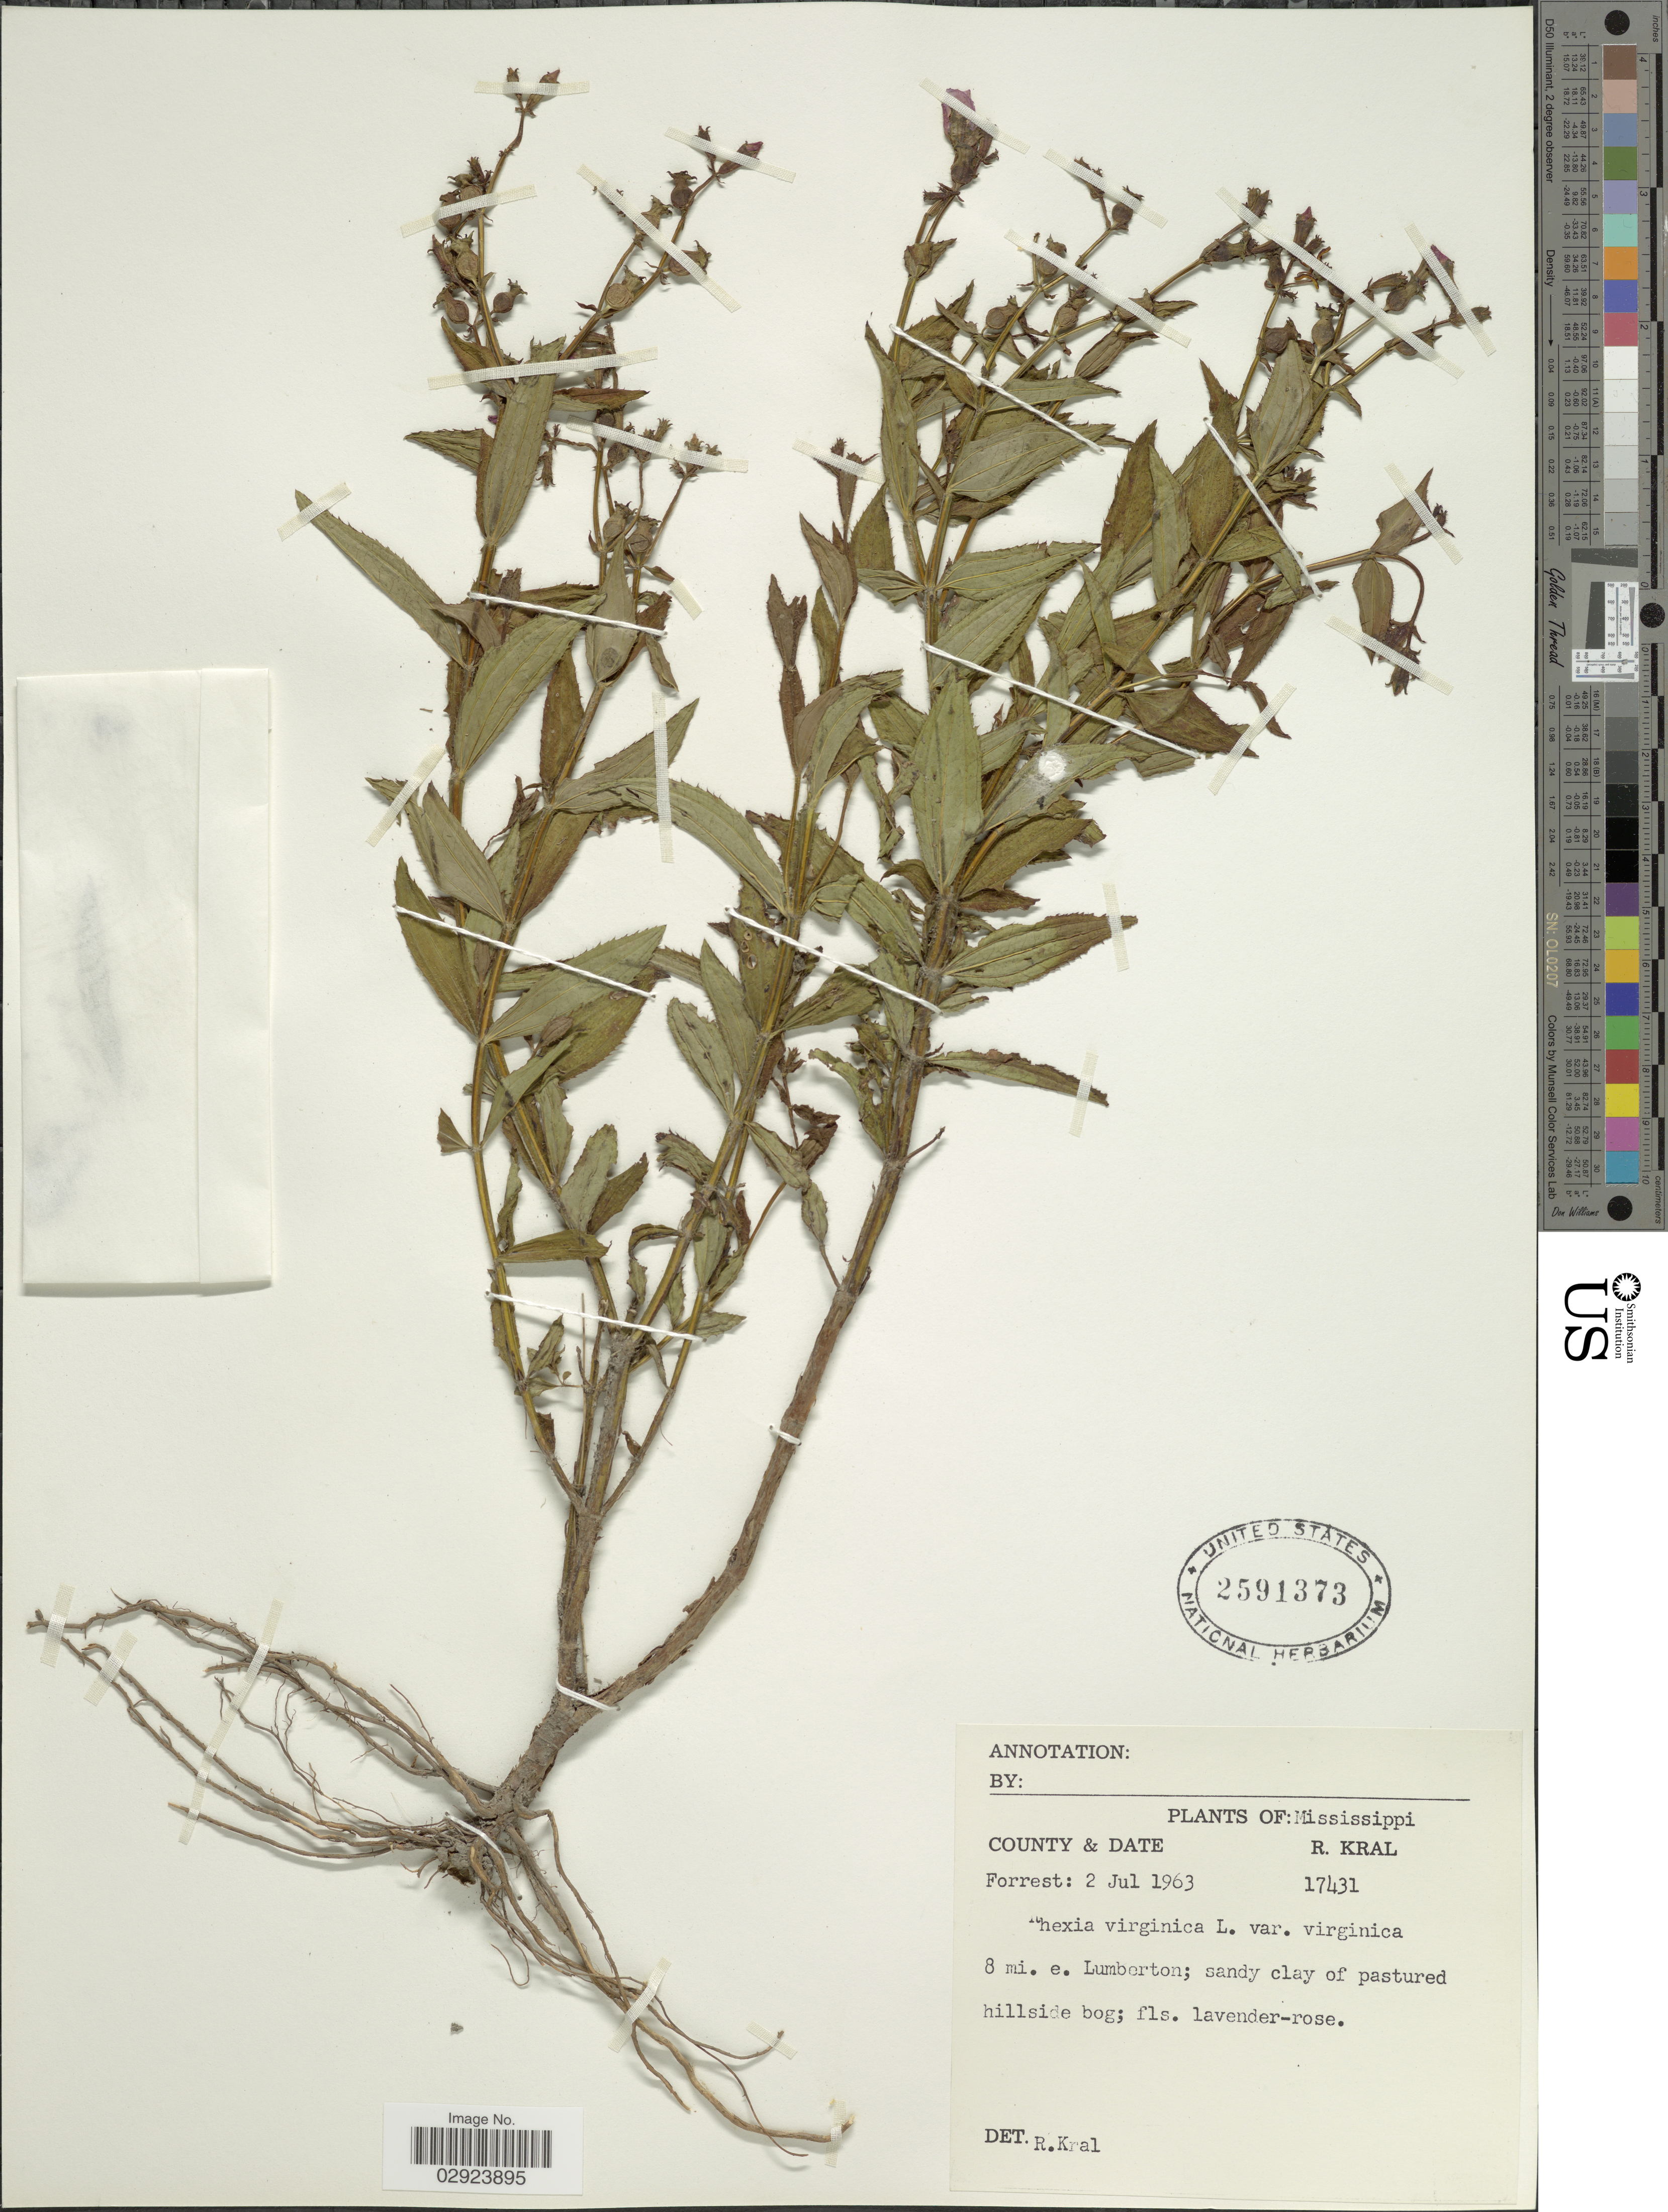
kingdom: Plantae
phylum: Tracheophyta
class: Magnoliopsida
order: Myrtales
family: Melastomataceae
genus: Rhexia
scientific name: Rhexia virginica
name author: L.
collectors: R. Kral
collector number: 17431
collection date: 1963-07-02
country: United States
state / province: Mississippi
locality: Forrest County. 8 mi. e. Lumberton; sandy clay of pastured hillside bog.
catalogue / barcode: US 2591373